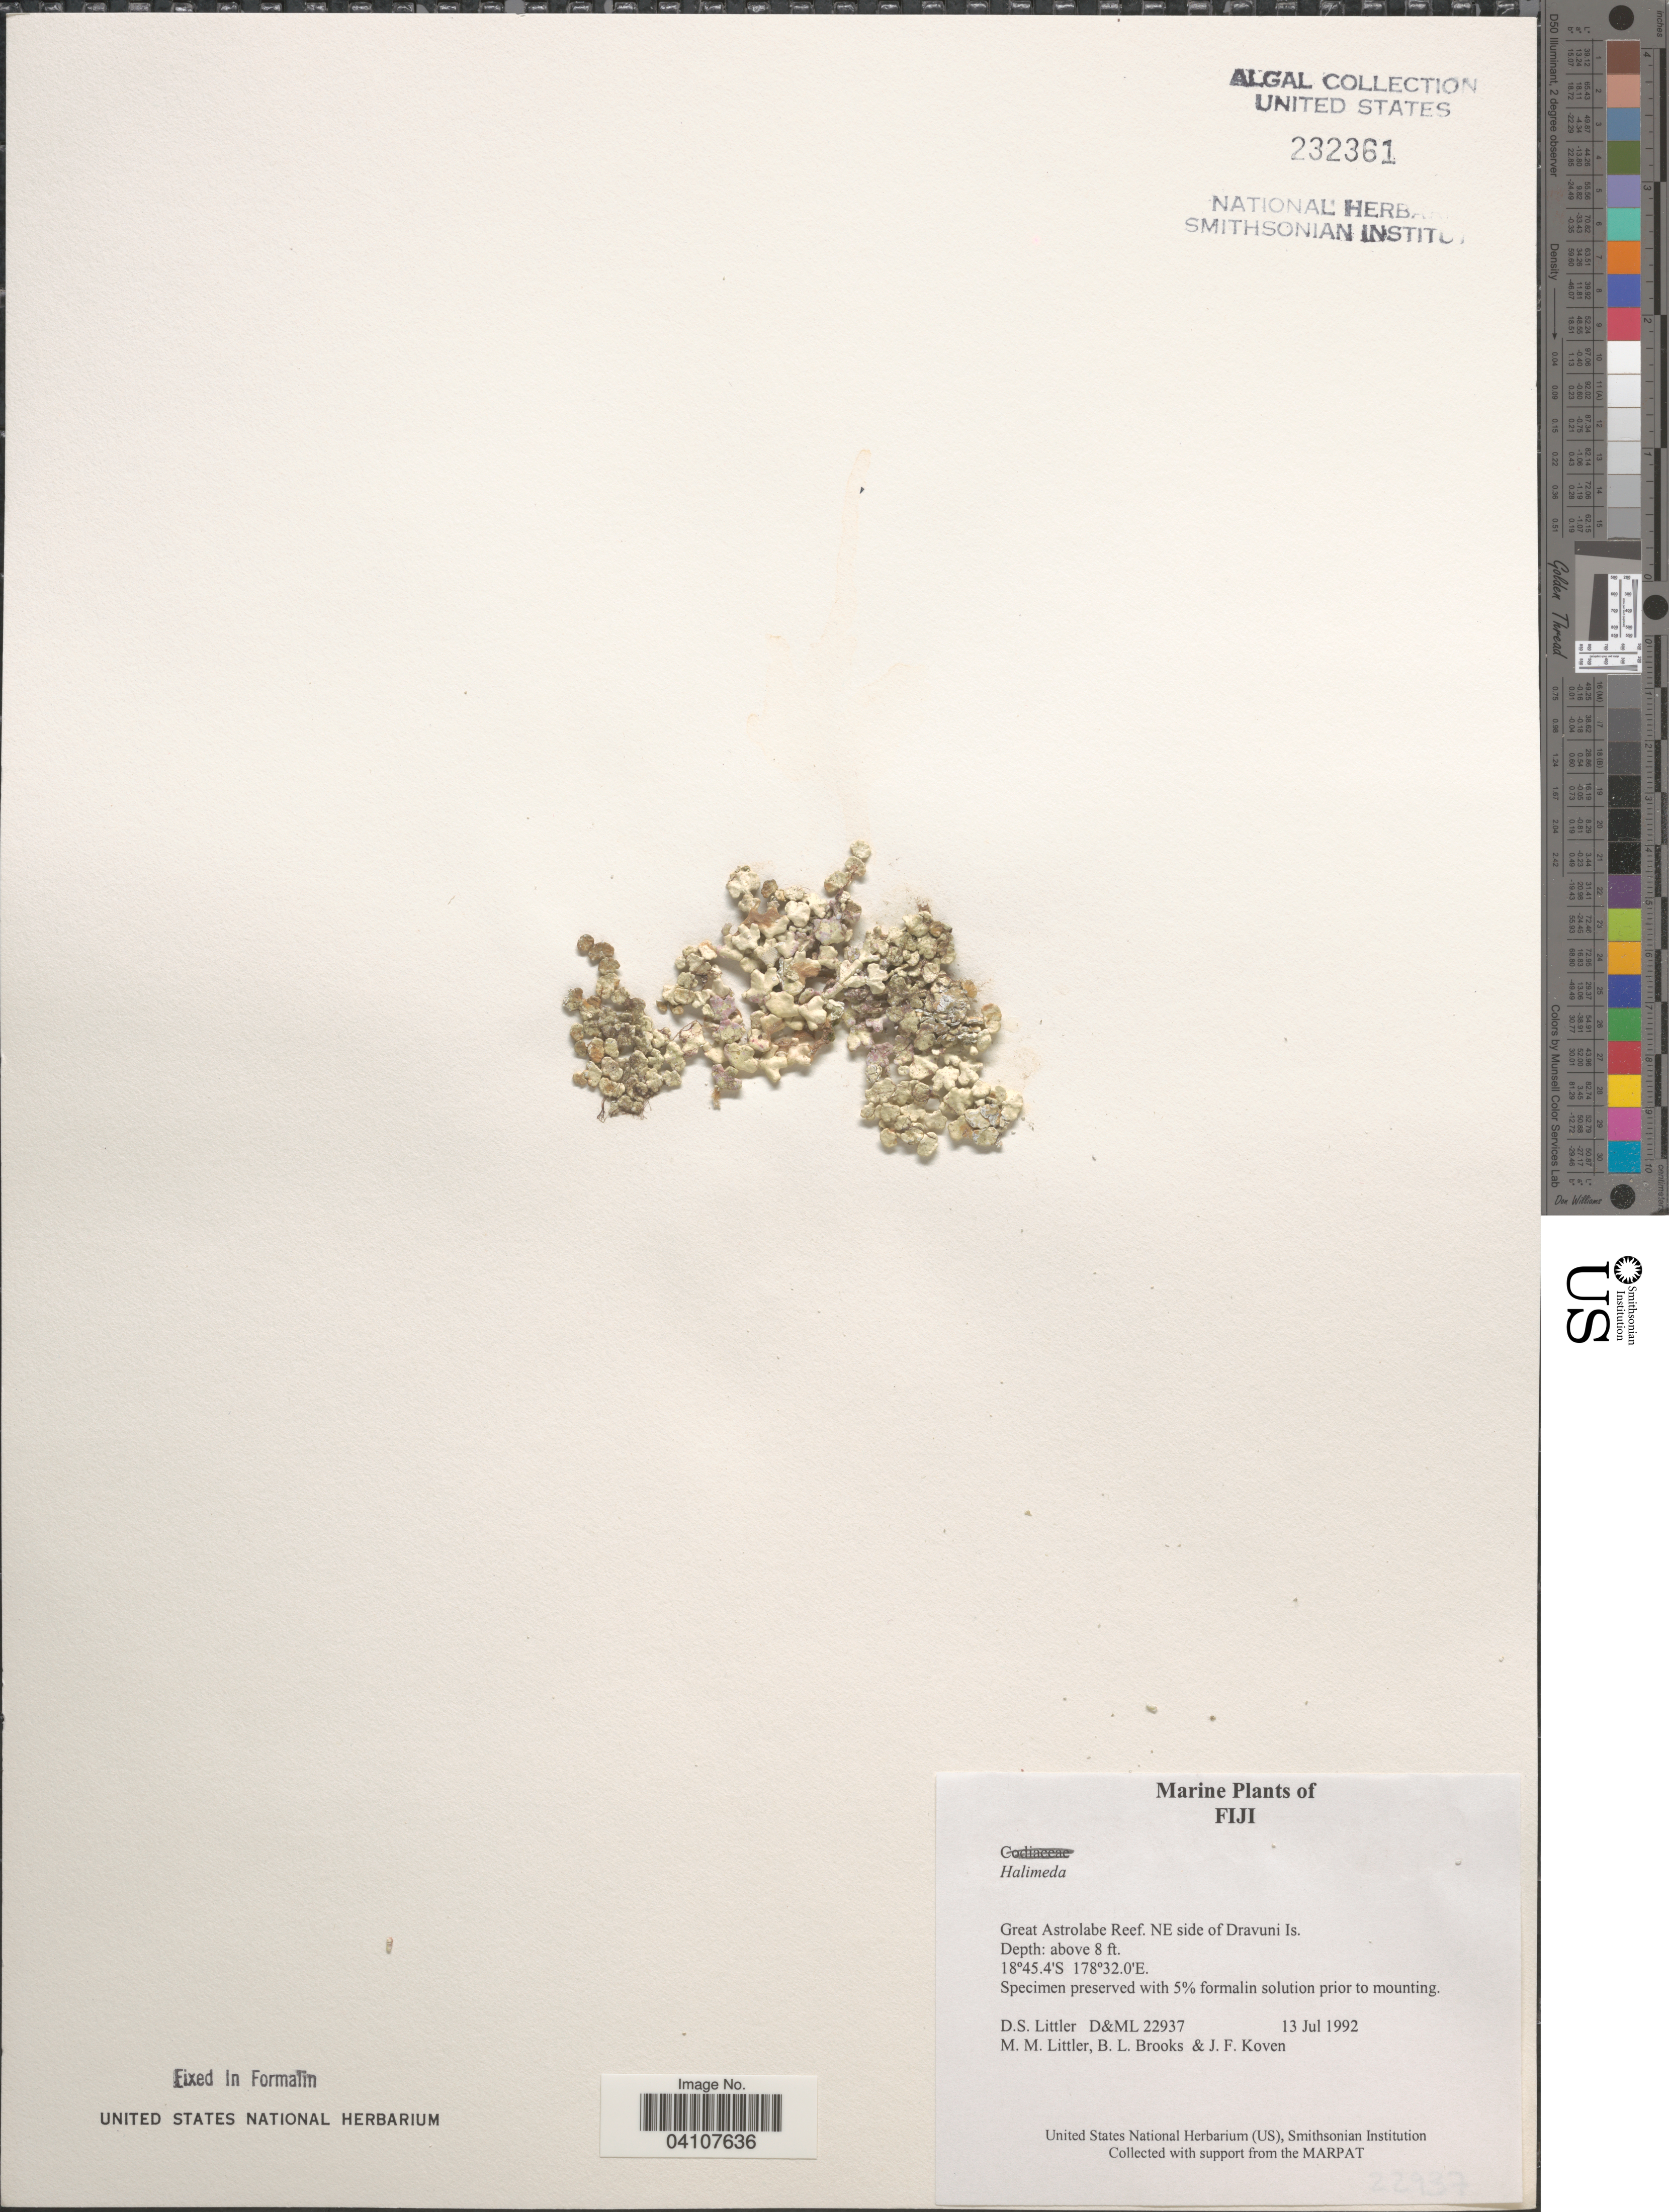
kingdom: Plantae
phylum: Chlorophyta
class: Ulvophyceae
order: Bryopsidales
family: Halimedaceae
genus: Halimeda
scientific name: Halimeda sp.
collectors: D. S. Littler, B. Brooks & J. Koven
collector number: D&ML22937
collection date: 1992-07-13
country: Fiji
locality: Great Astrolabe Reef. NE side of Dravuni Is.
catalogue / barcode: US 232361